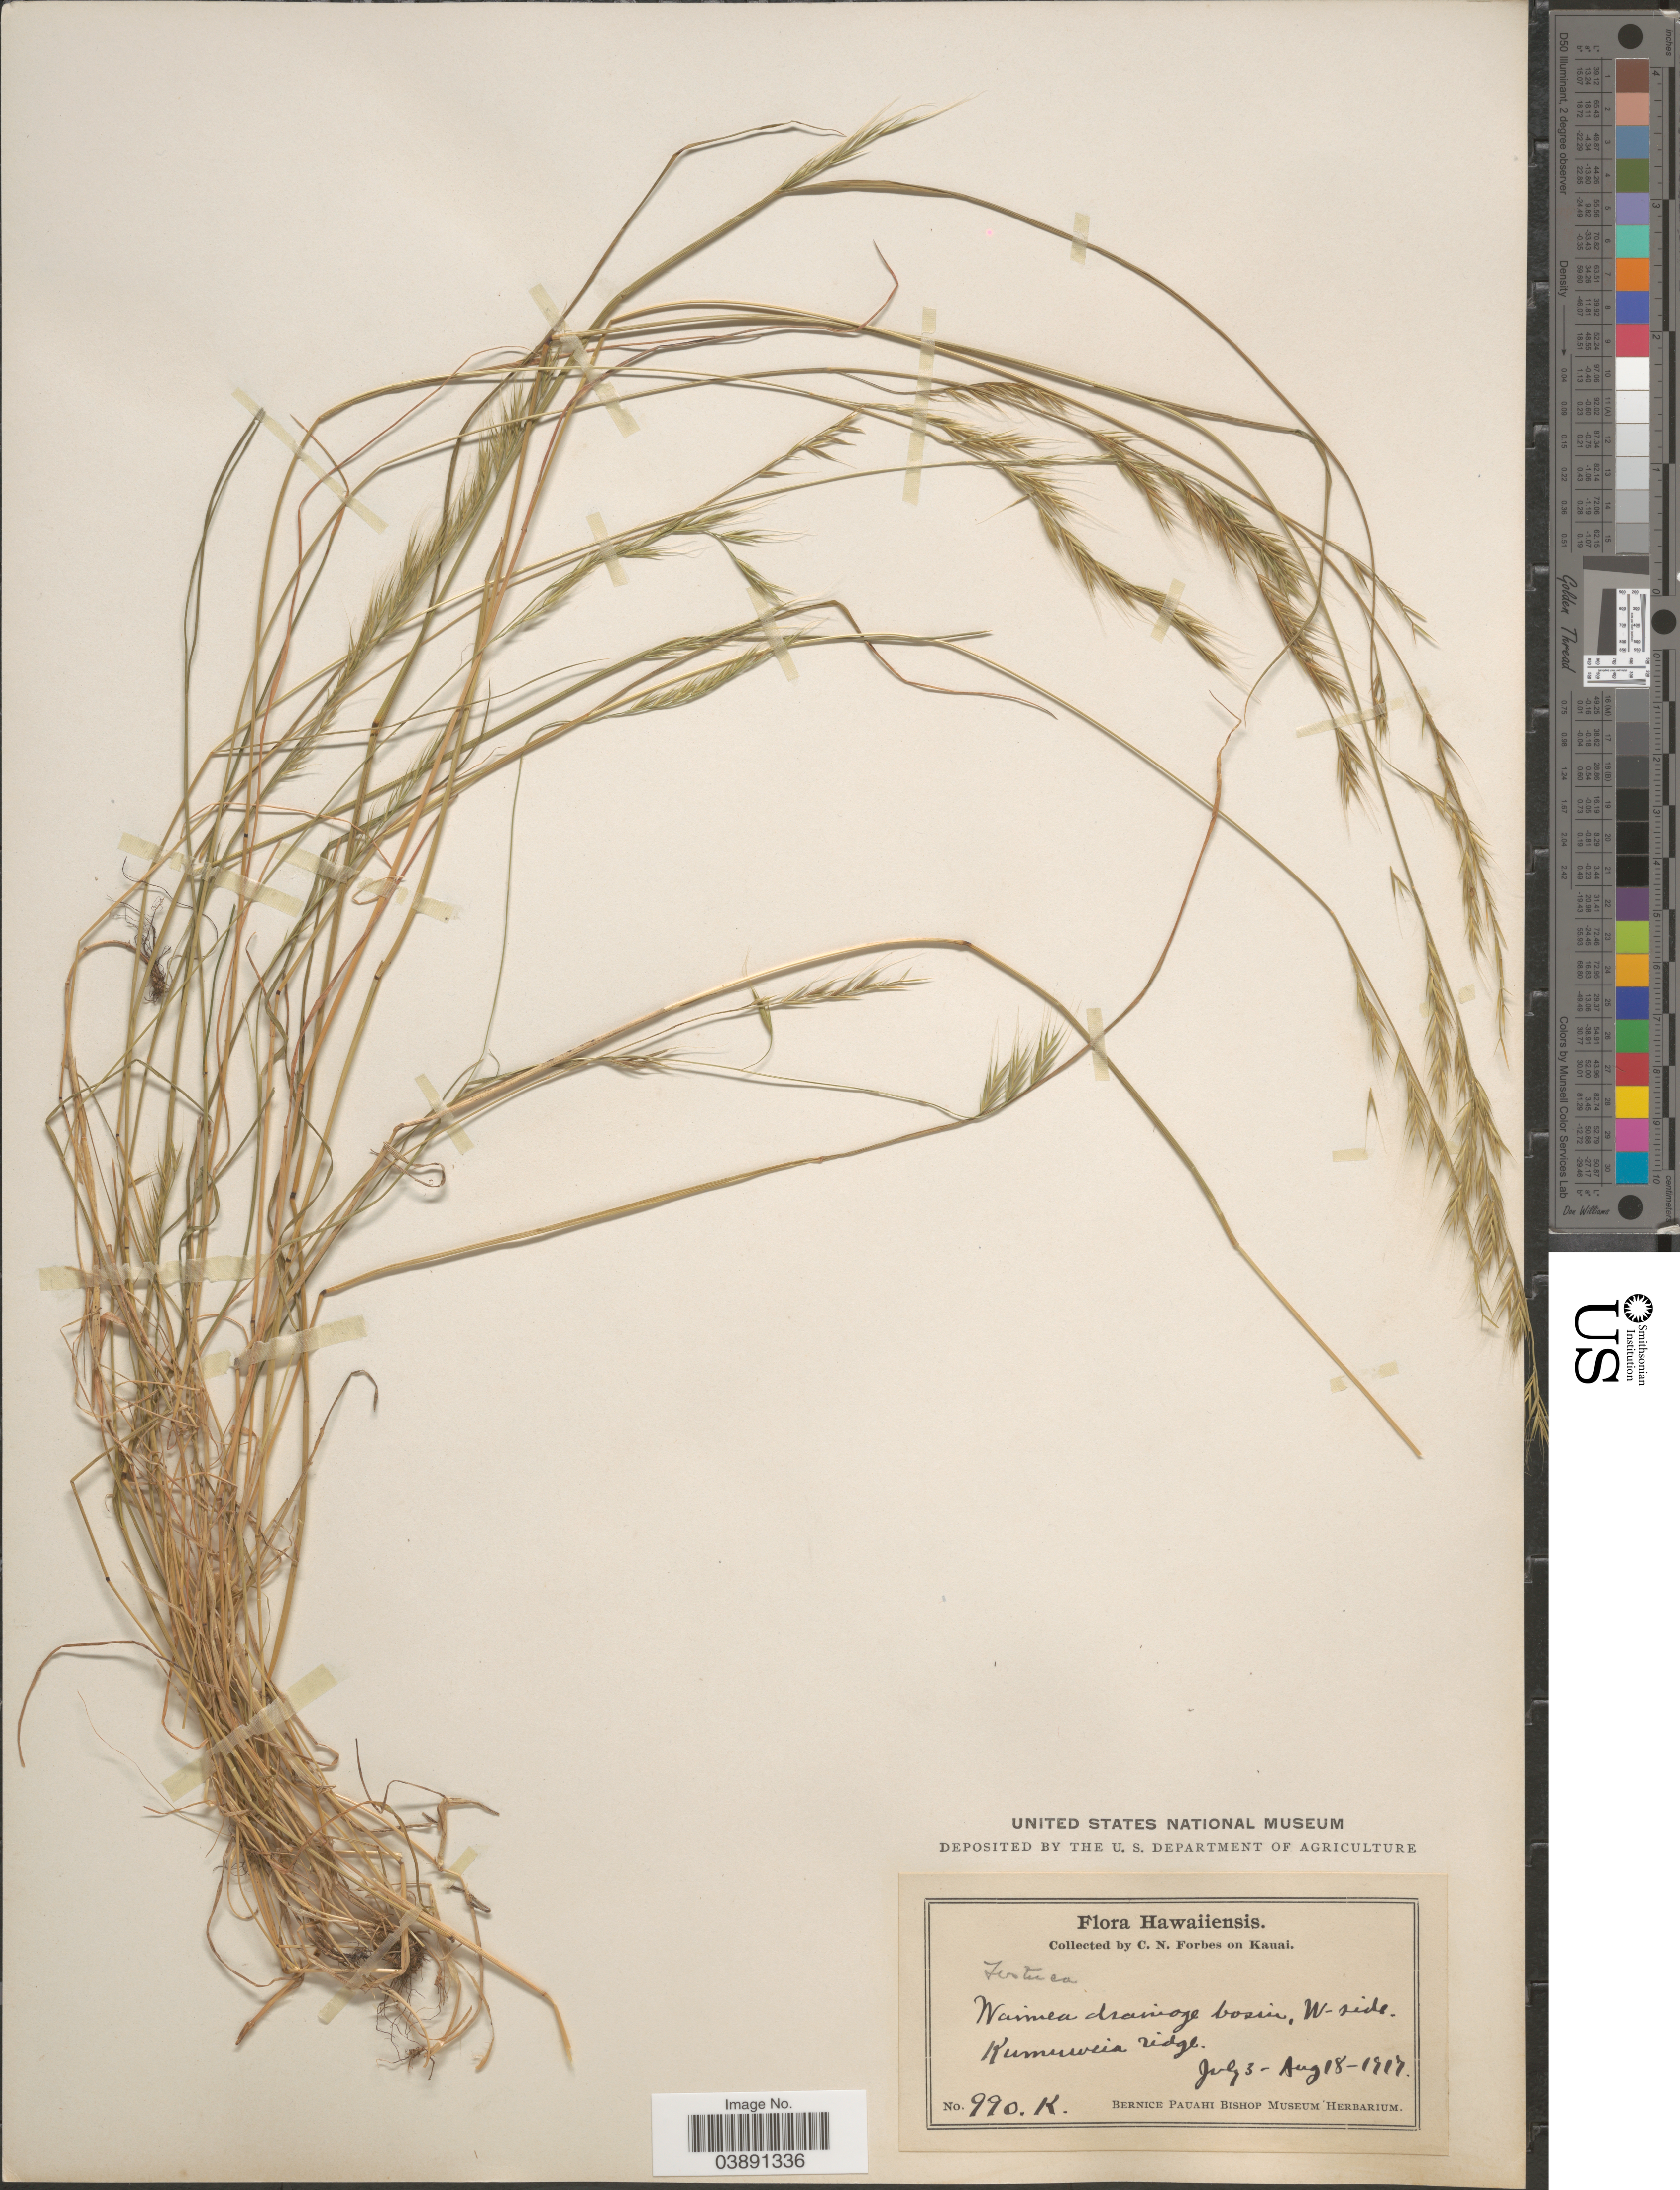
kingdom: Plantae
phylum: Tracheophyta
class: Liliopsida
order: Poales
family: Poaceae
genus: Festuca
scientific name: Festuca bromoides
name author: L.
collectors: C. N. Forbes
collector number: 990.K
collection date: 1917-07-03/1917-08-18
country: United States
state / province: Hawaii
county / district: Kauai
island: Kaua'i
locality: On Kauai. Waimea drainage basin, W-side. Kumuweia ridge.